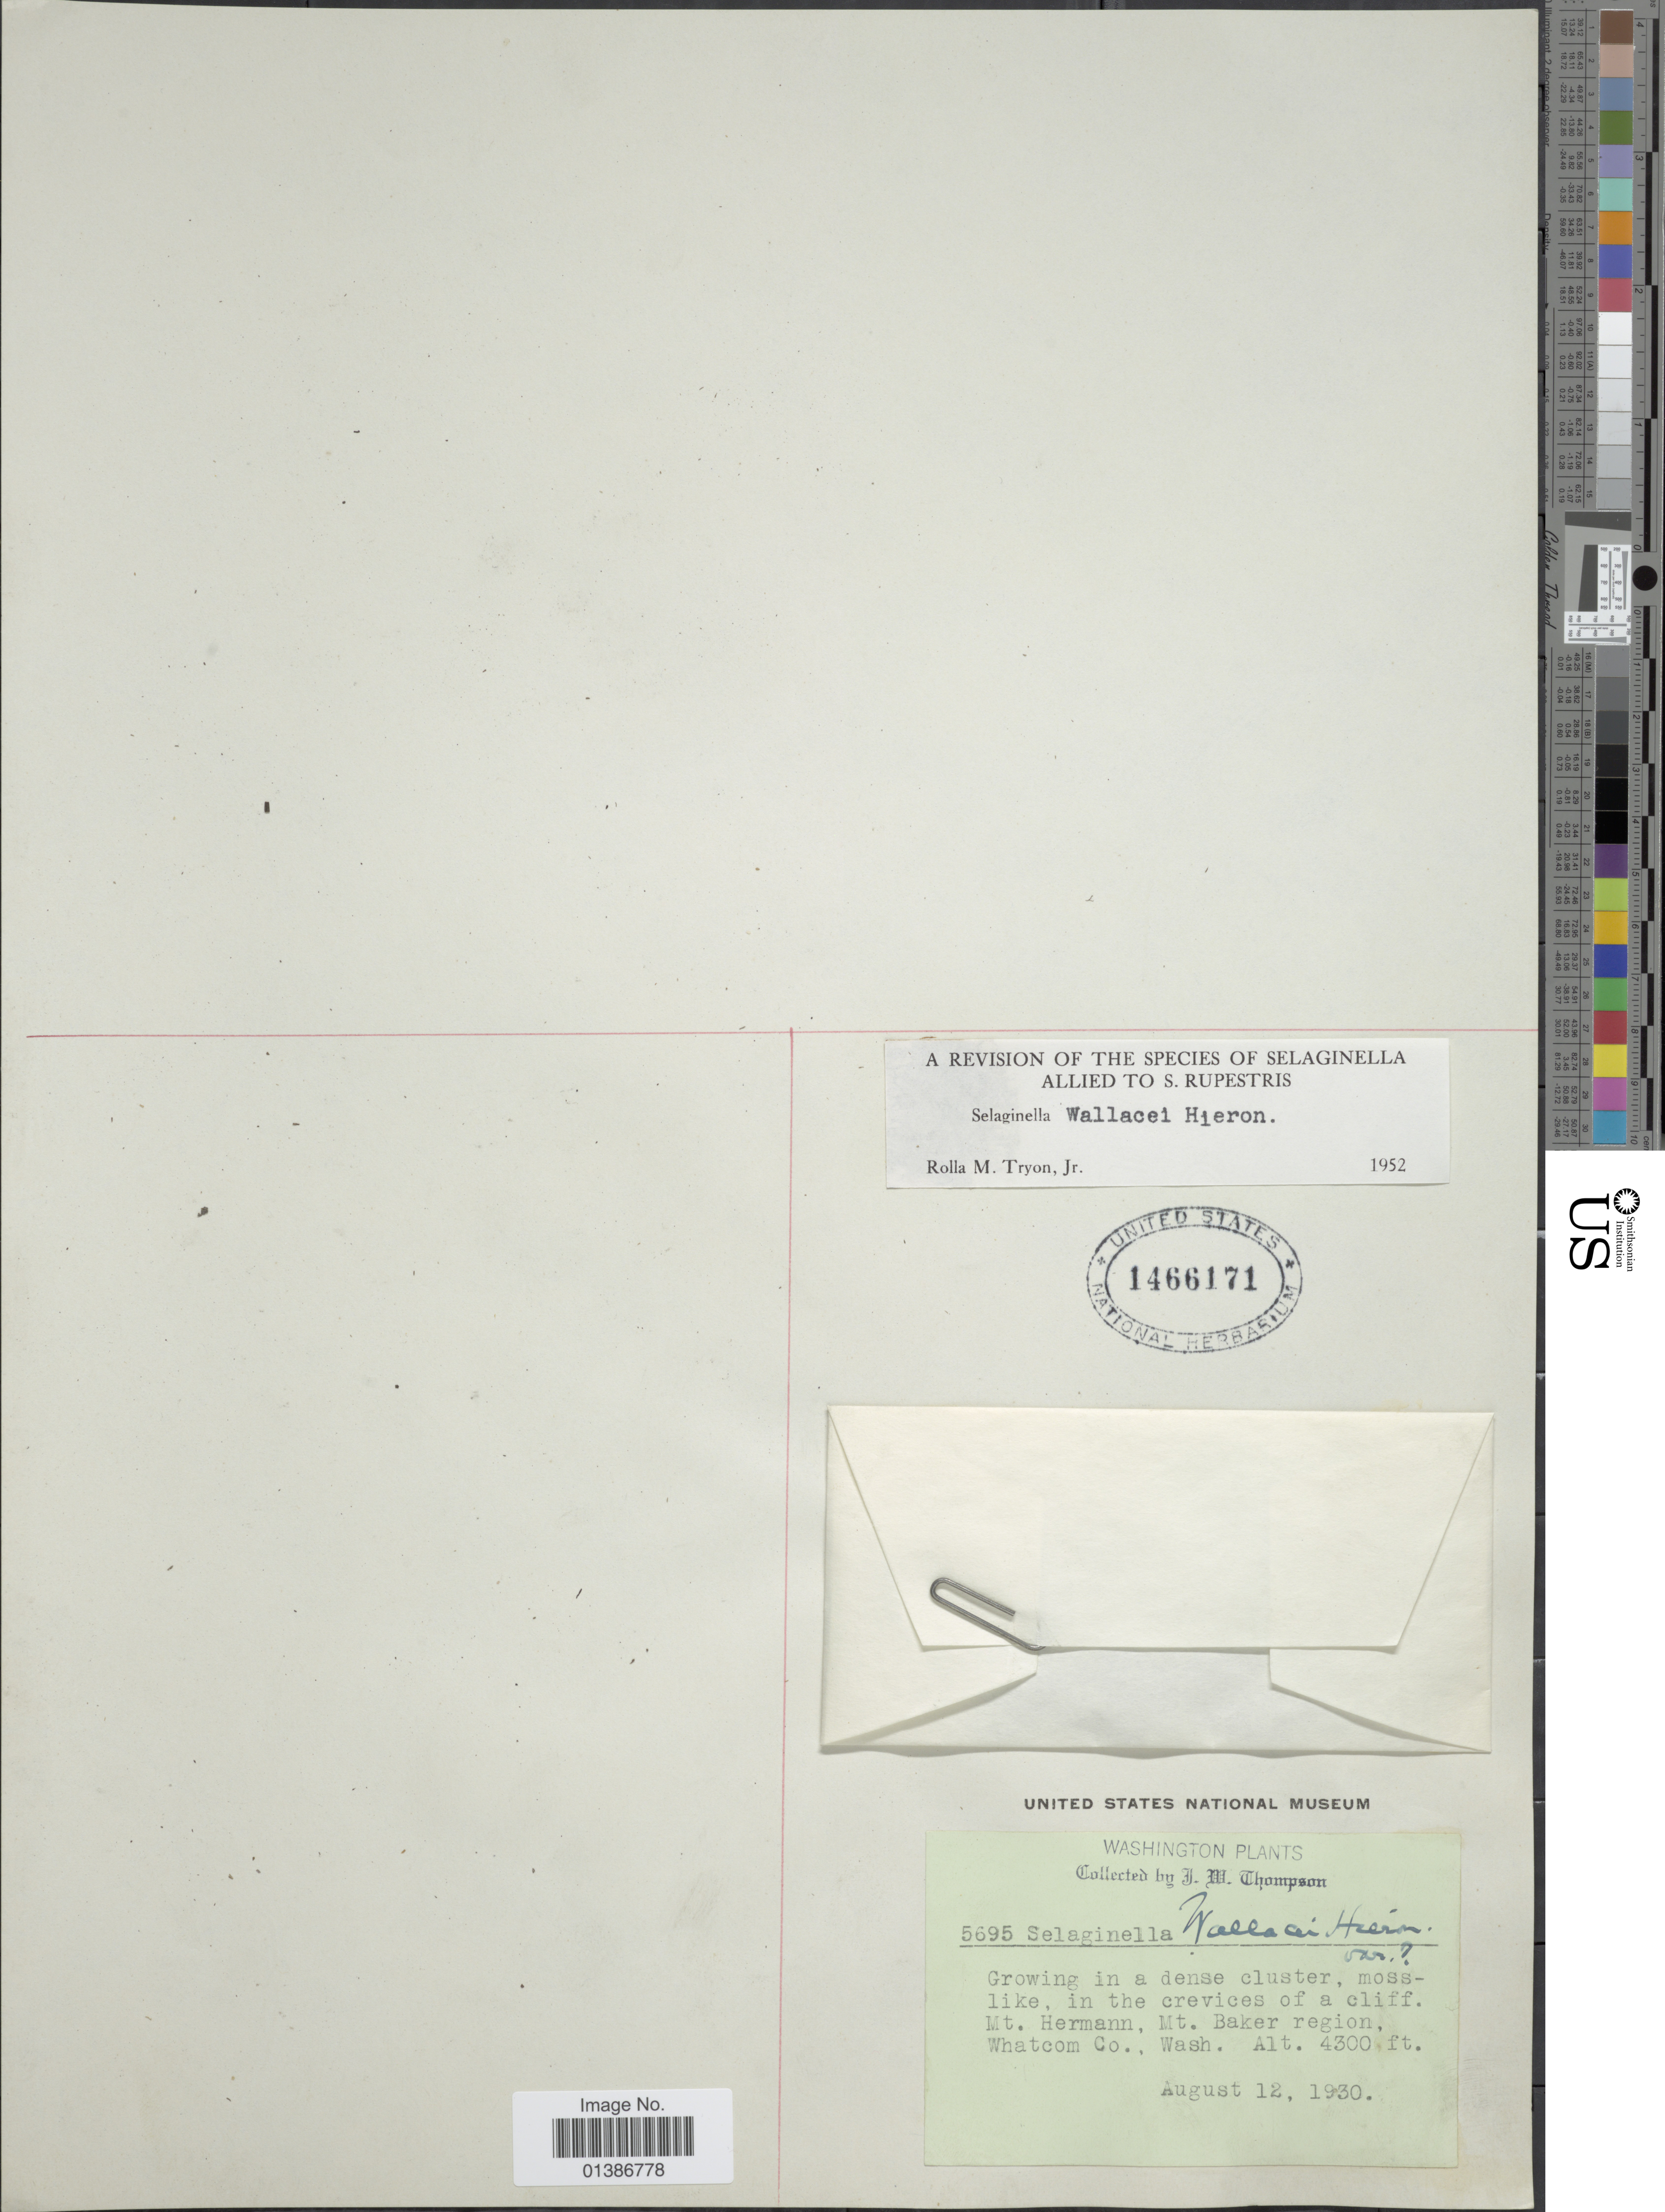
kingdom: Plantae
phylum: Tracheophyta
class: Lycopodiopsida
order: Selaginellales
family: Selaginellaceae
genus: Selaginella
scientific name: Selaginella wallacei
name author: Hieron.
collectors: J. W. Thompson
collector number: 5695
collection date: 1930-08-12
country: United States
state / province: Washington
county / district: Whatcom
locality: Mt. Hermann, Mt. Baker region, Whatcom Co.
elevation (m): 1311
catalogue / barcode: US 1466171